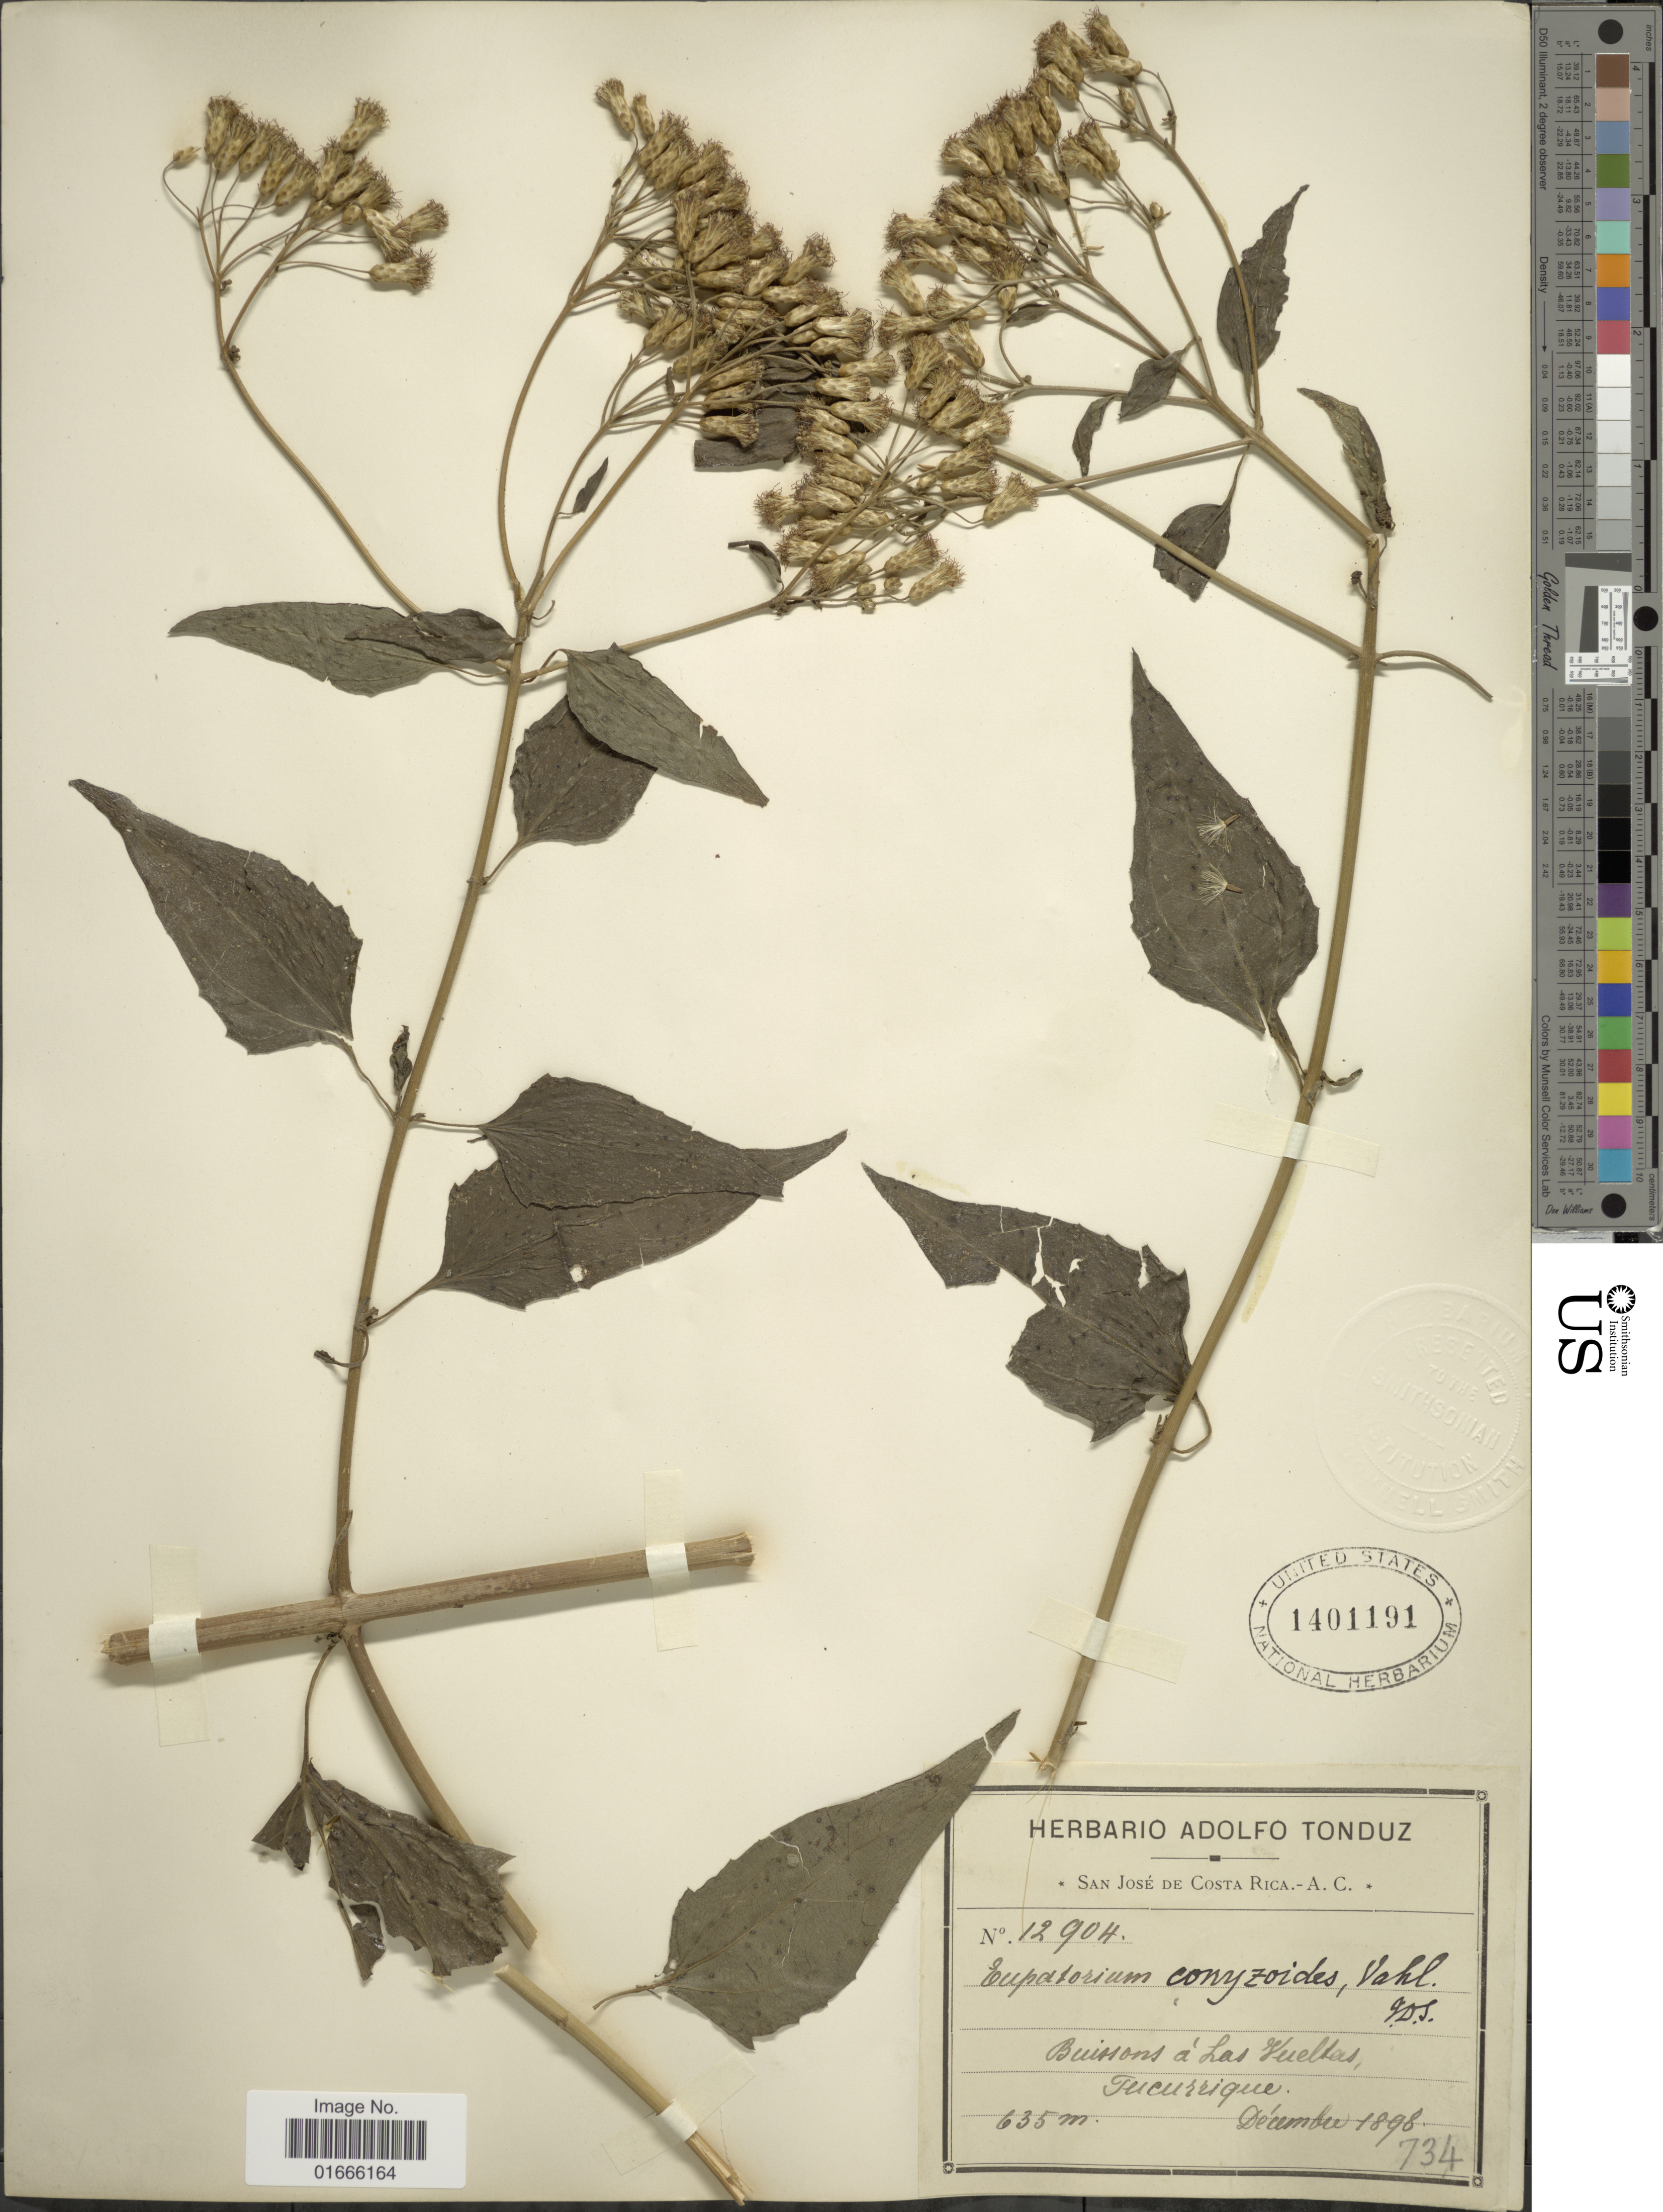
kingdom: Plantae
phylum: Tracheophyta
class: Magnoliopsida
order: Asterales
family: Asteraceae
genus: Chromolaena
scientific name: Chromolaena odorata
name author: (L.) R.M. King & H. Rob.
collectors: ex Herb. Adolfo Tonduz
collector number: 12904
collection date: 1898-12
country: Costa Rica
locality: Buissons a Las jueltas, Tucurrique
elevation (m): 635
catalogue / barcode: US 1401191